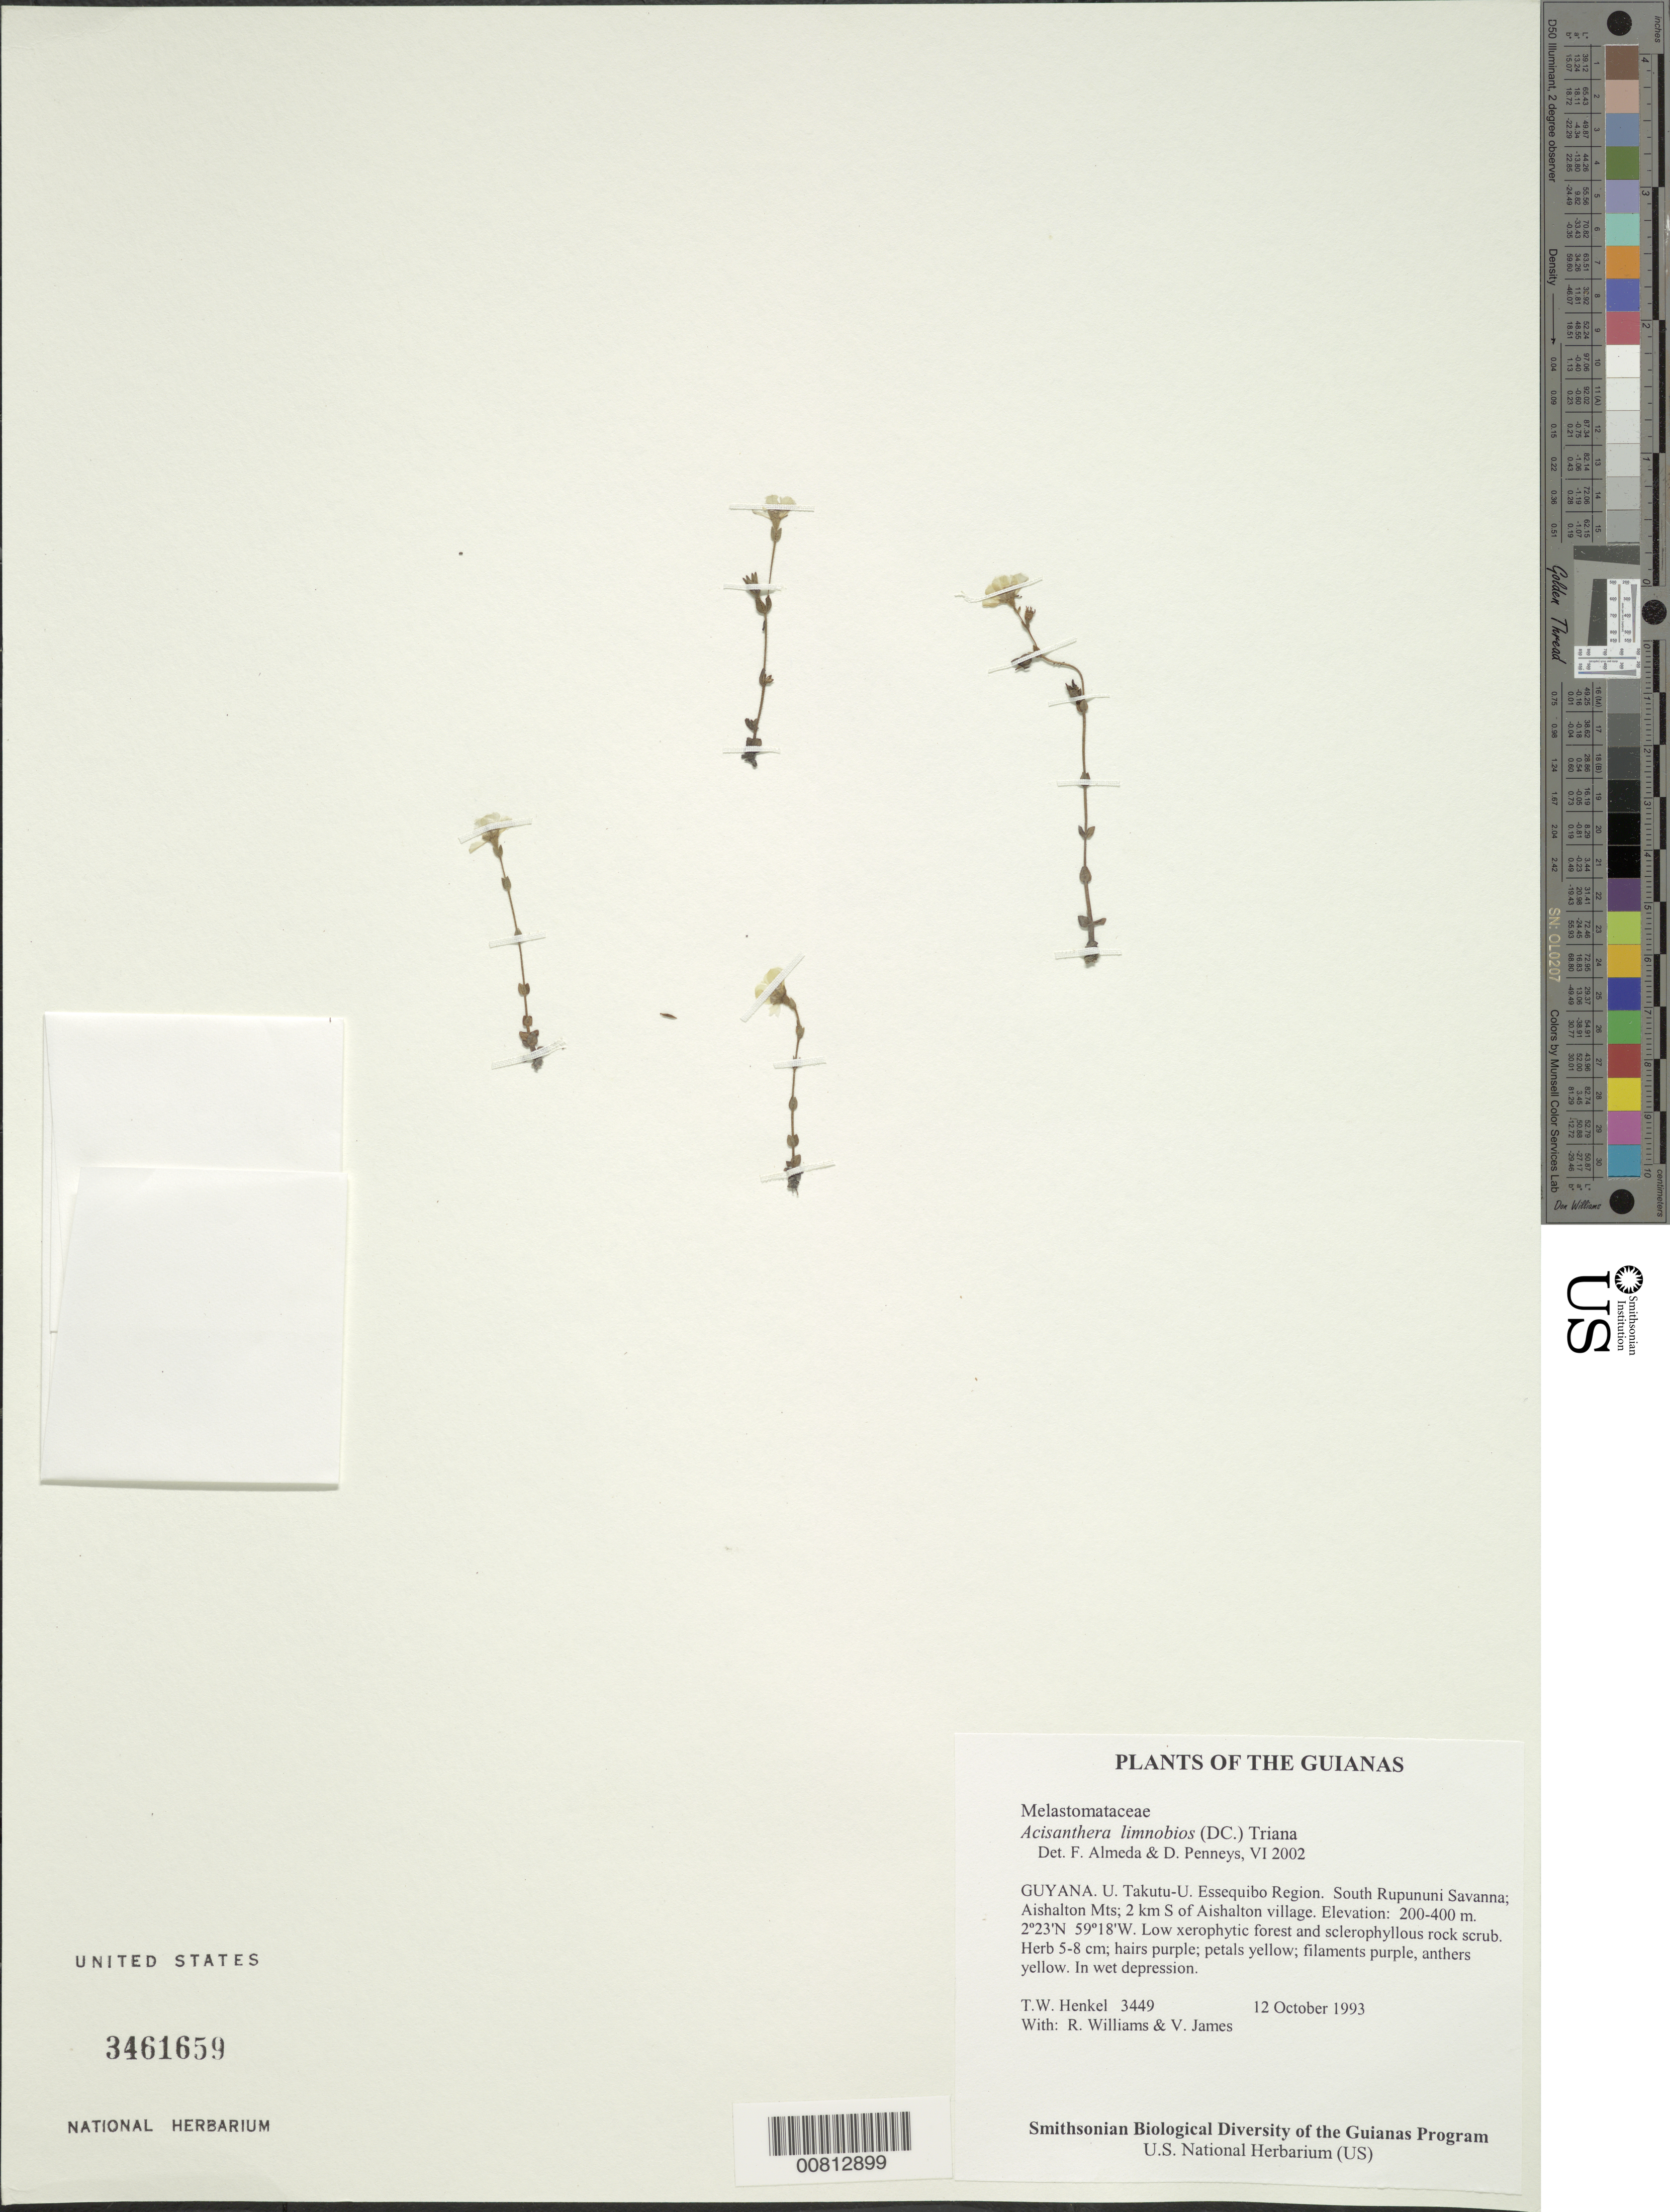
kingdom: Plantae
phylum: Tracheophyta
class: Magnoliopsida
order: Myrtales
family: Melastomataceae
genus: Noterophila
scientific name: Noterophila limnobios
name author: (DC.) Mart.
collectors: T. Henkel, R. Williams & V. James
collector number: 3449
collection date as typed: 12 October 1993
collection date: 1993-10-12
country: Guyana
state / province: U. Takutu-U. Essequibo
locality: South Rupununi Savanna; Aishalton Mts; 2 km S of Aishalton village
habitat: Low xerophytic forest and sclerophyllous rock scrub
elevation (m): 200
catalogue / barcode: US 3461659